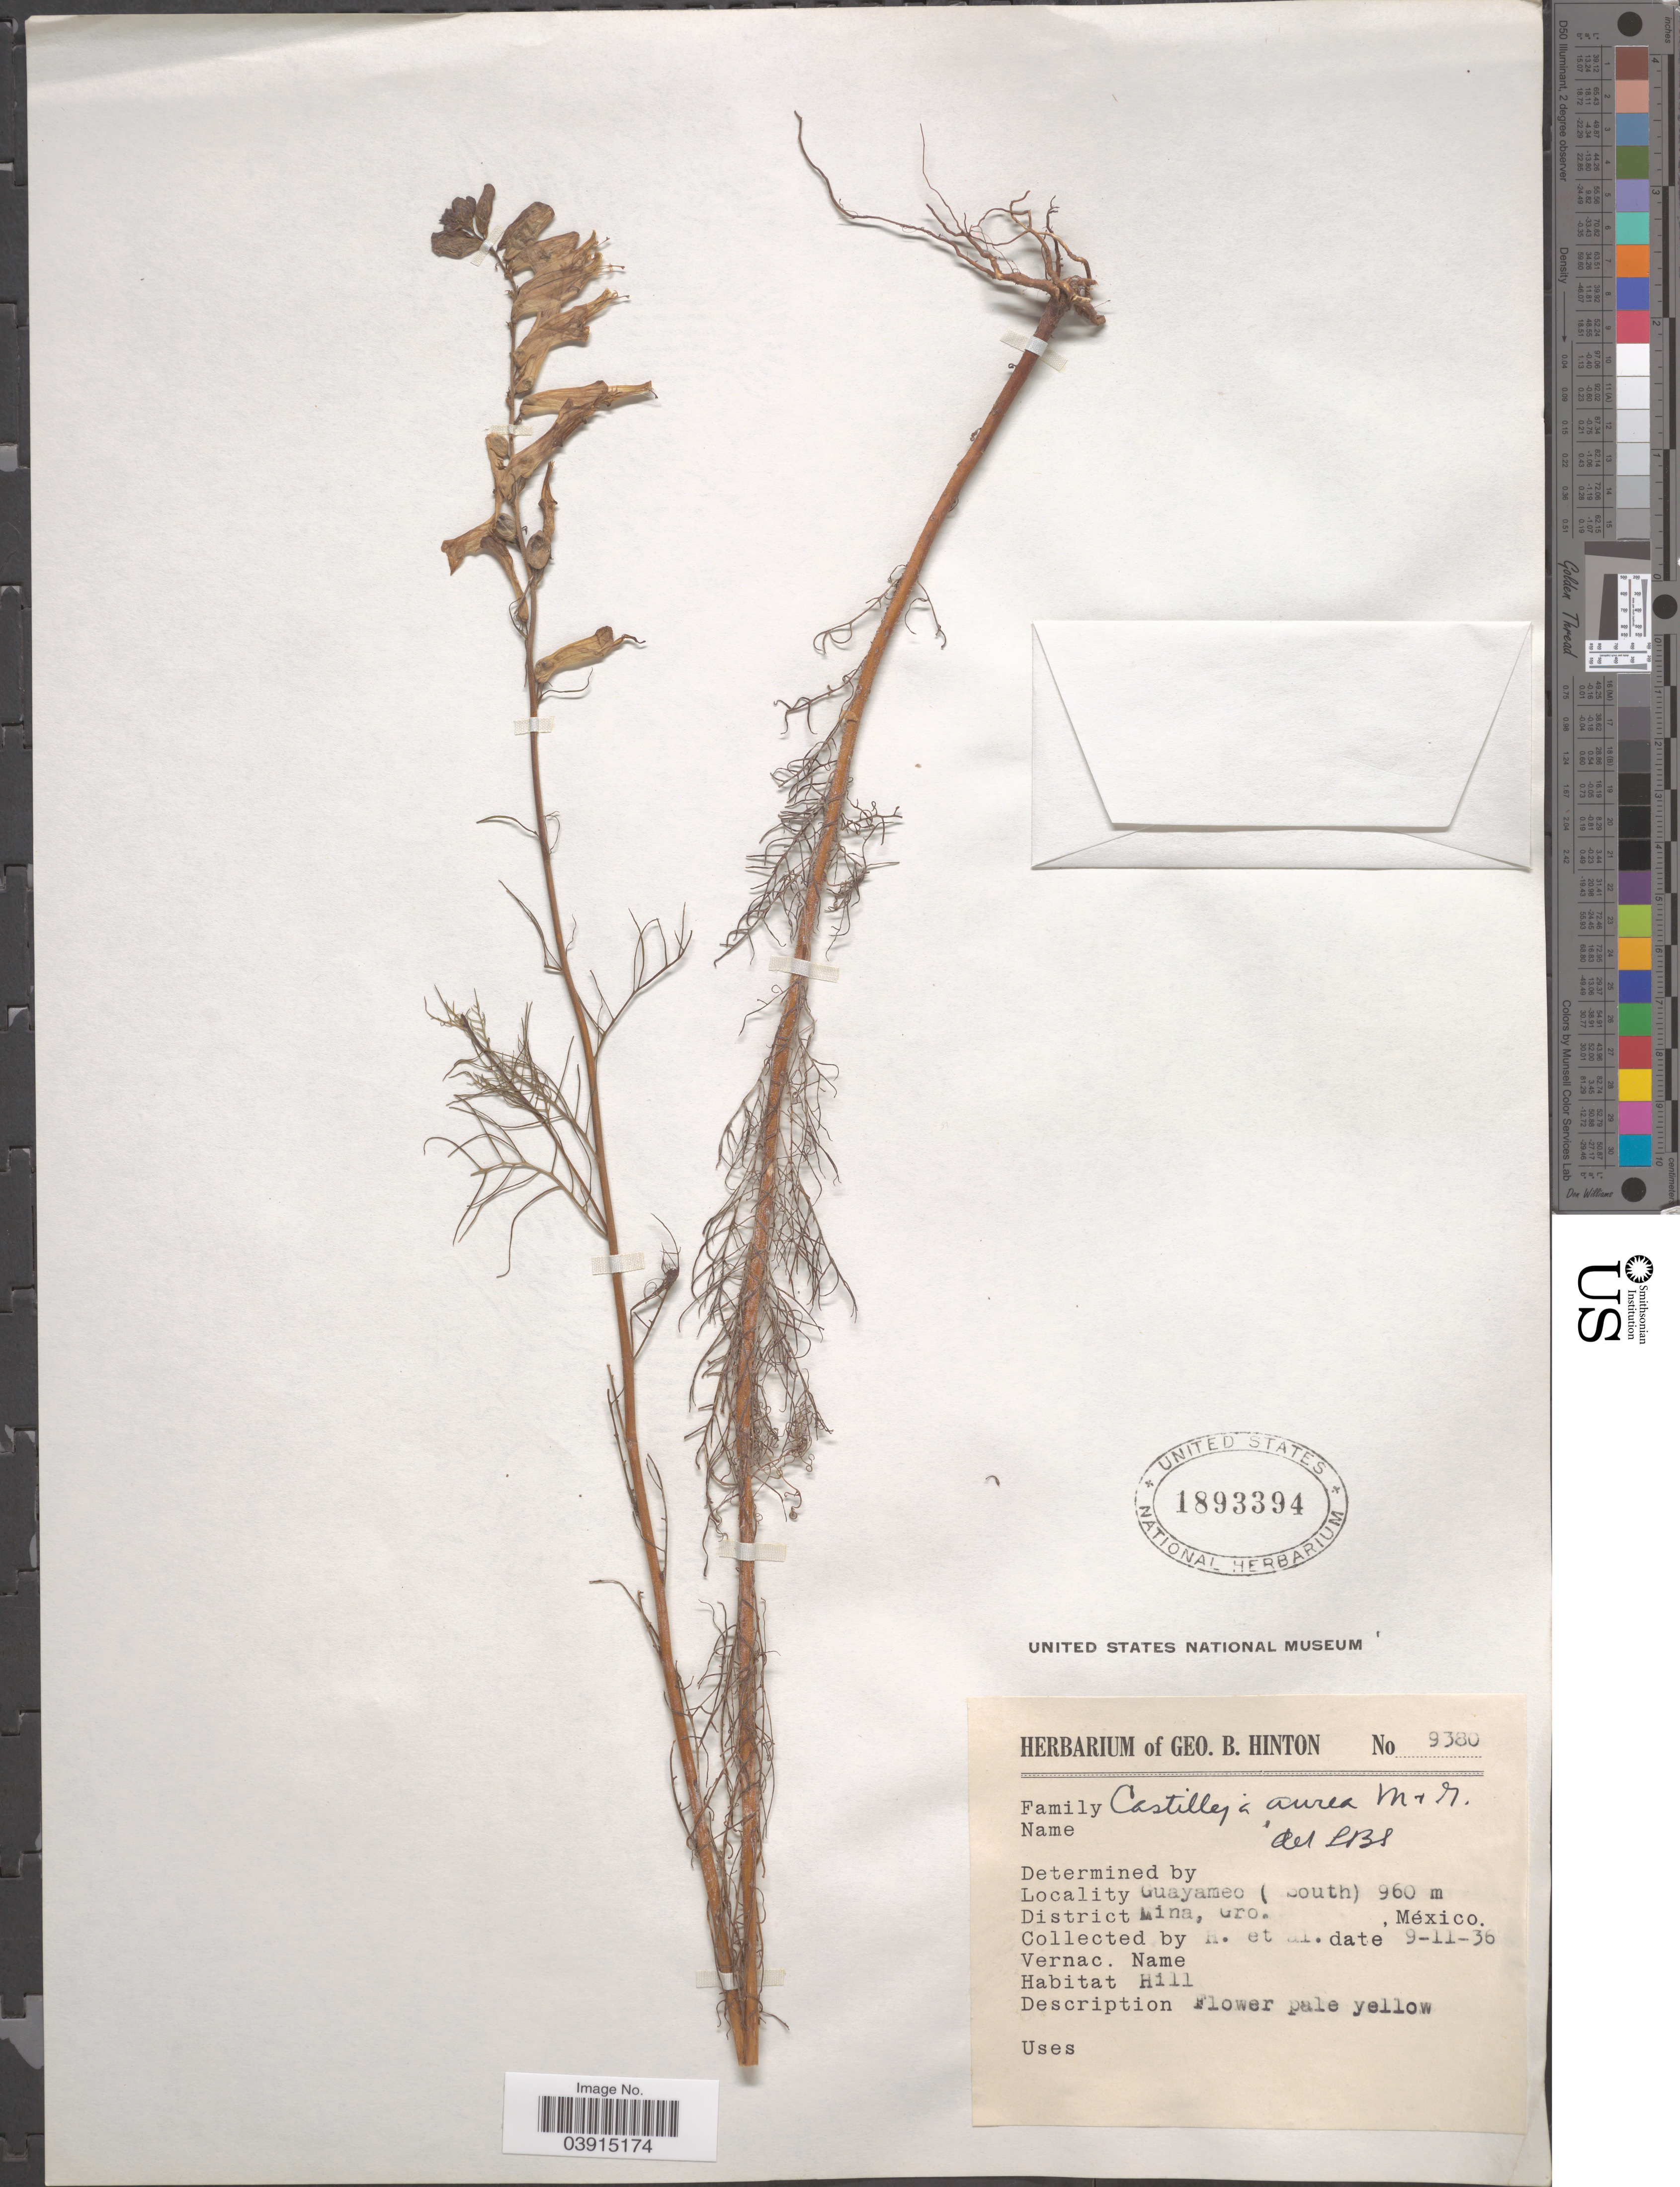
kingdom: Plantae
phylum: Tracheophyta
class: Magnoliopsida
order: Lamiales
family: Orobanchaceae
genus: Castilleja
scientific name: Castilleja aurea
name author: B.L. Rob. & Greenm.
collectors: G. B. Hinton & et al.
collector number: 9380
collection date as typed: Transcribed d/m/y: 9/11/36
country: Mexico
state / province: Guerrero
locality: Guayameo (South). District Mina.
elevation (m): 960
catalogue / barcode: US 1893394